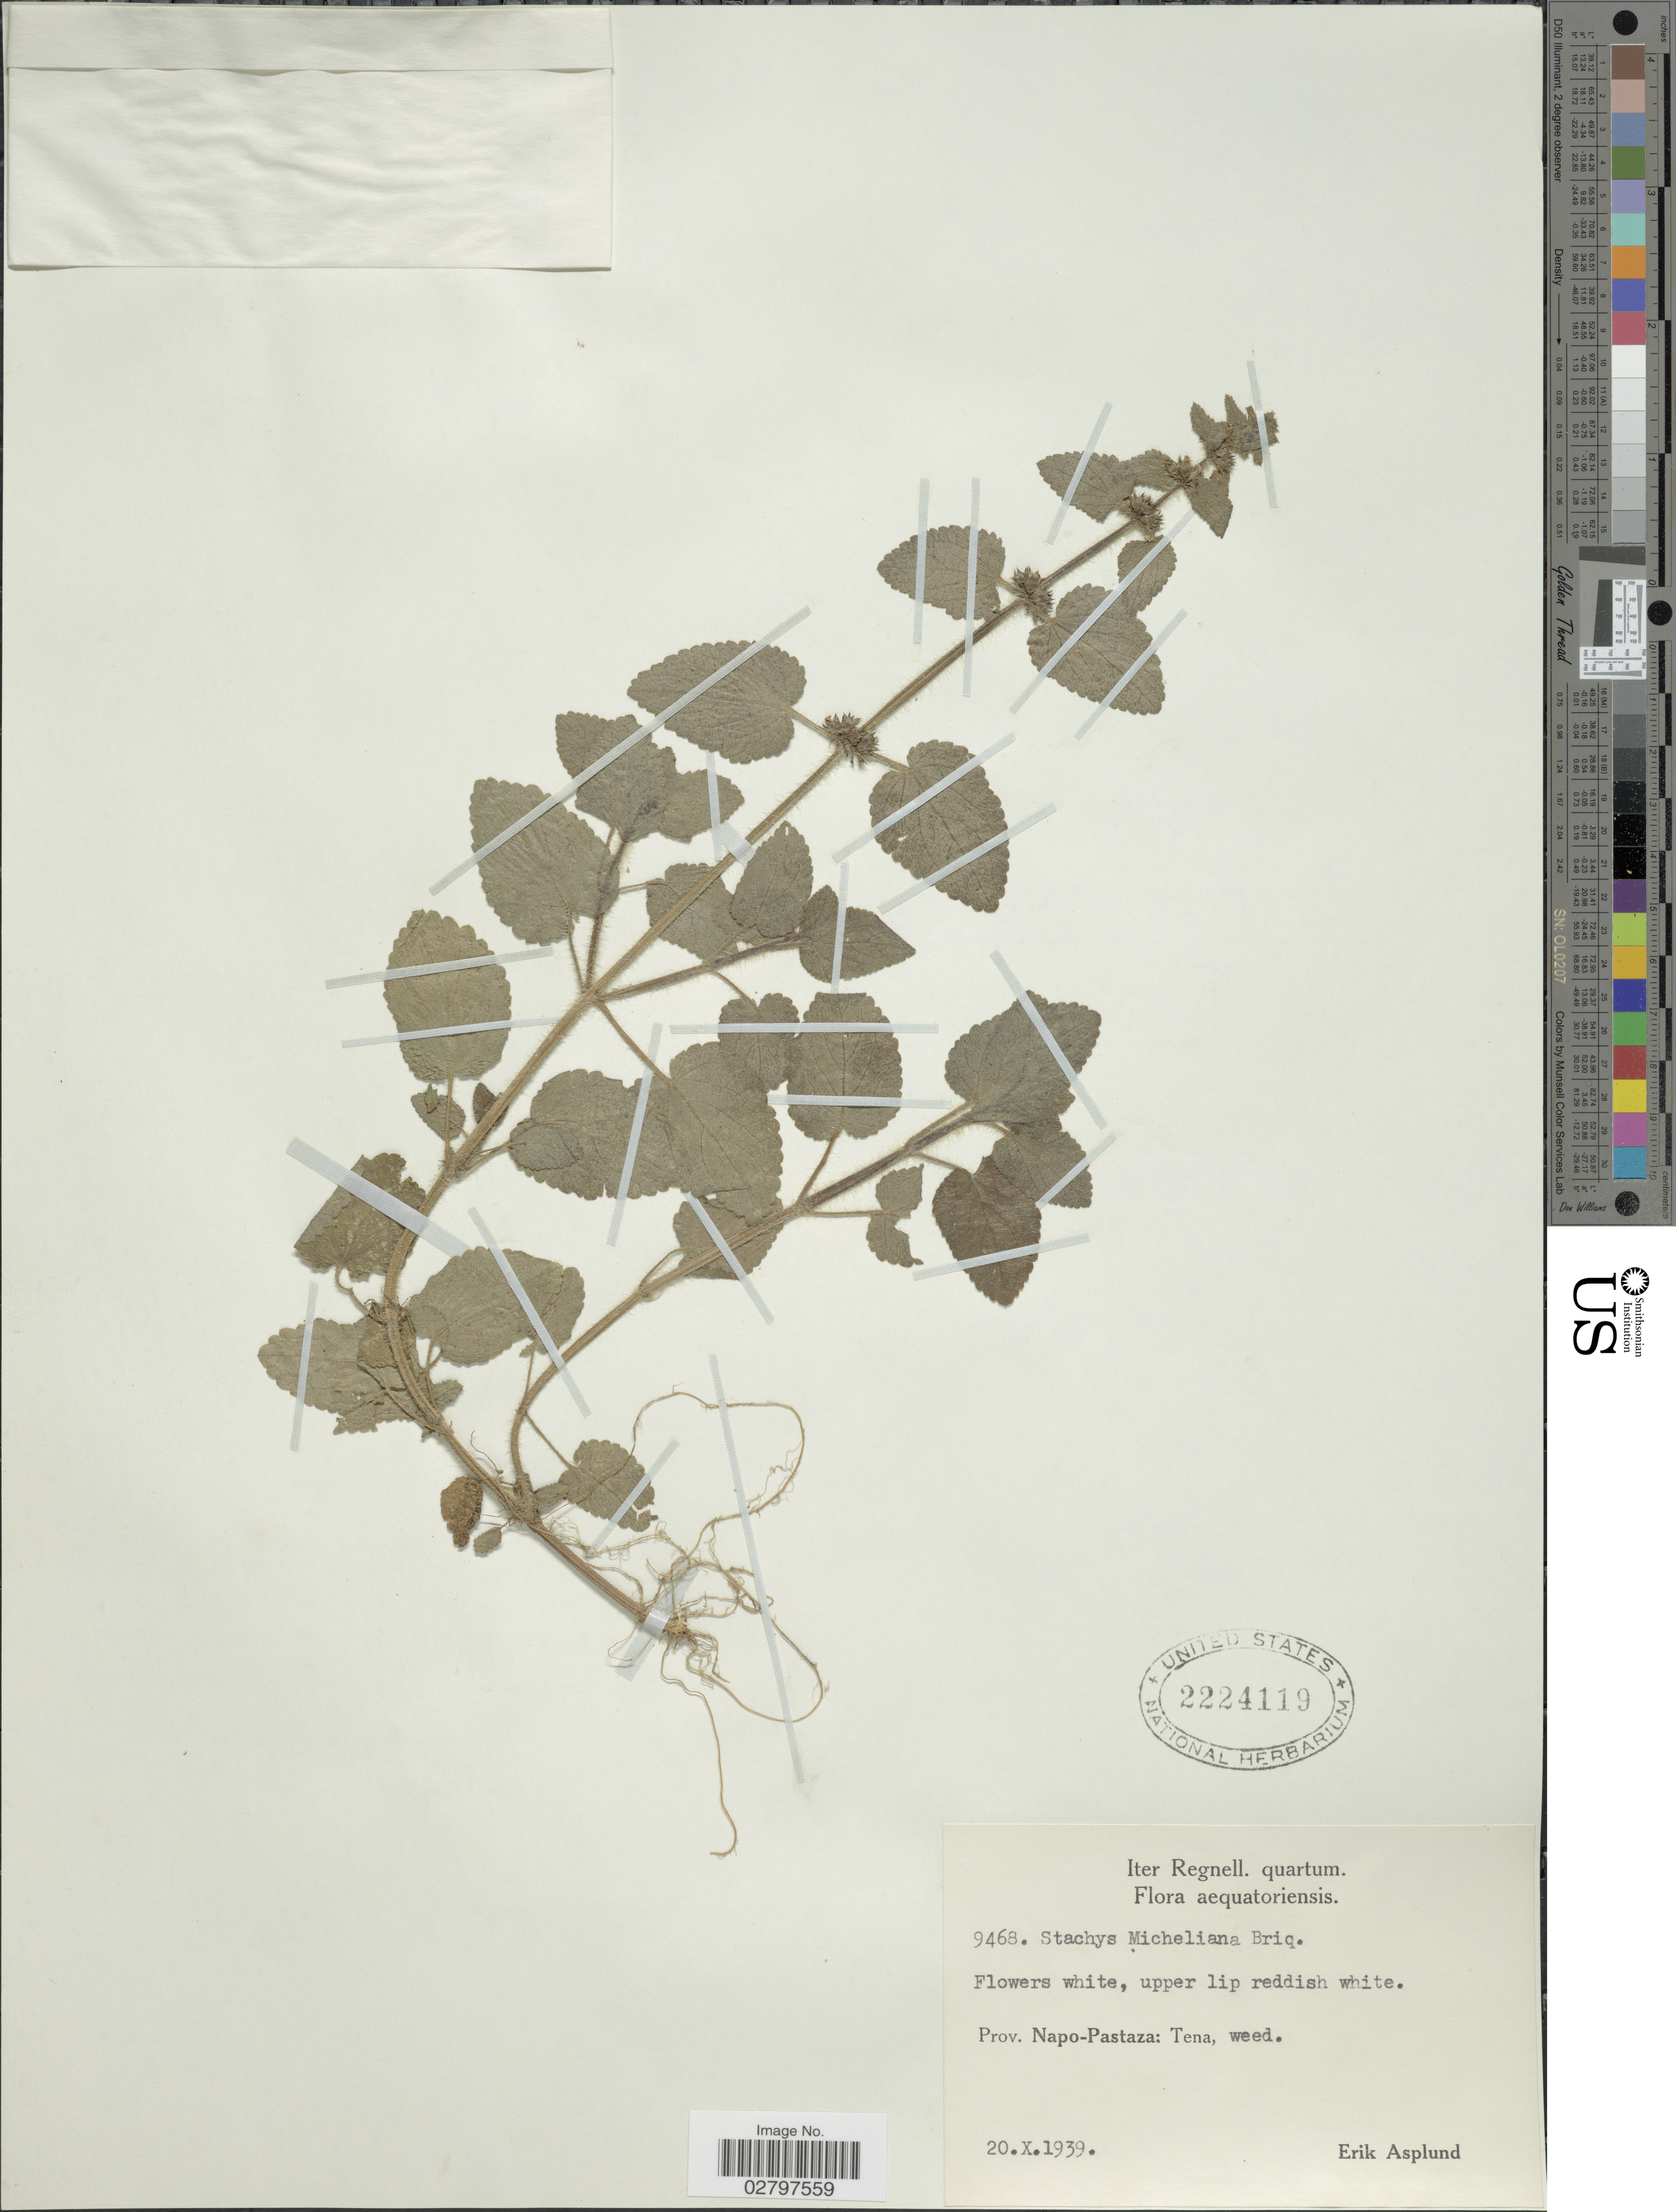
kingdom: Plantae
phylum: Tracheophyta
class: Magnoliopsida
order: Lamiales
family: Lamiaceae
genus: Stachys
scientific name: Stachys micheliana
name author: Briq. ex Micheli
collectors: E. Asplund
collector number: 9467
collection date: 1939-10-20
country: Ecuador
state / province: Napo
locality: Prov. Napo-Pastaza: Tena.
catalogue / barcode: US 2224119